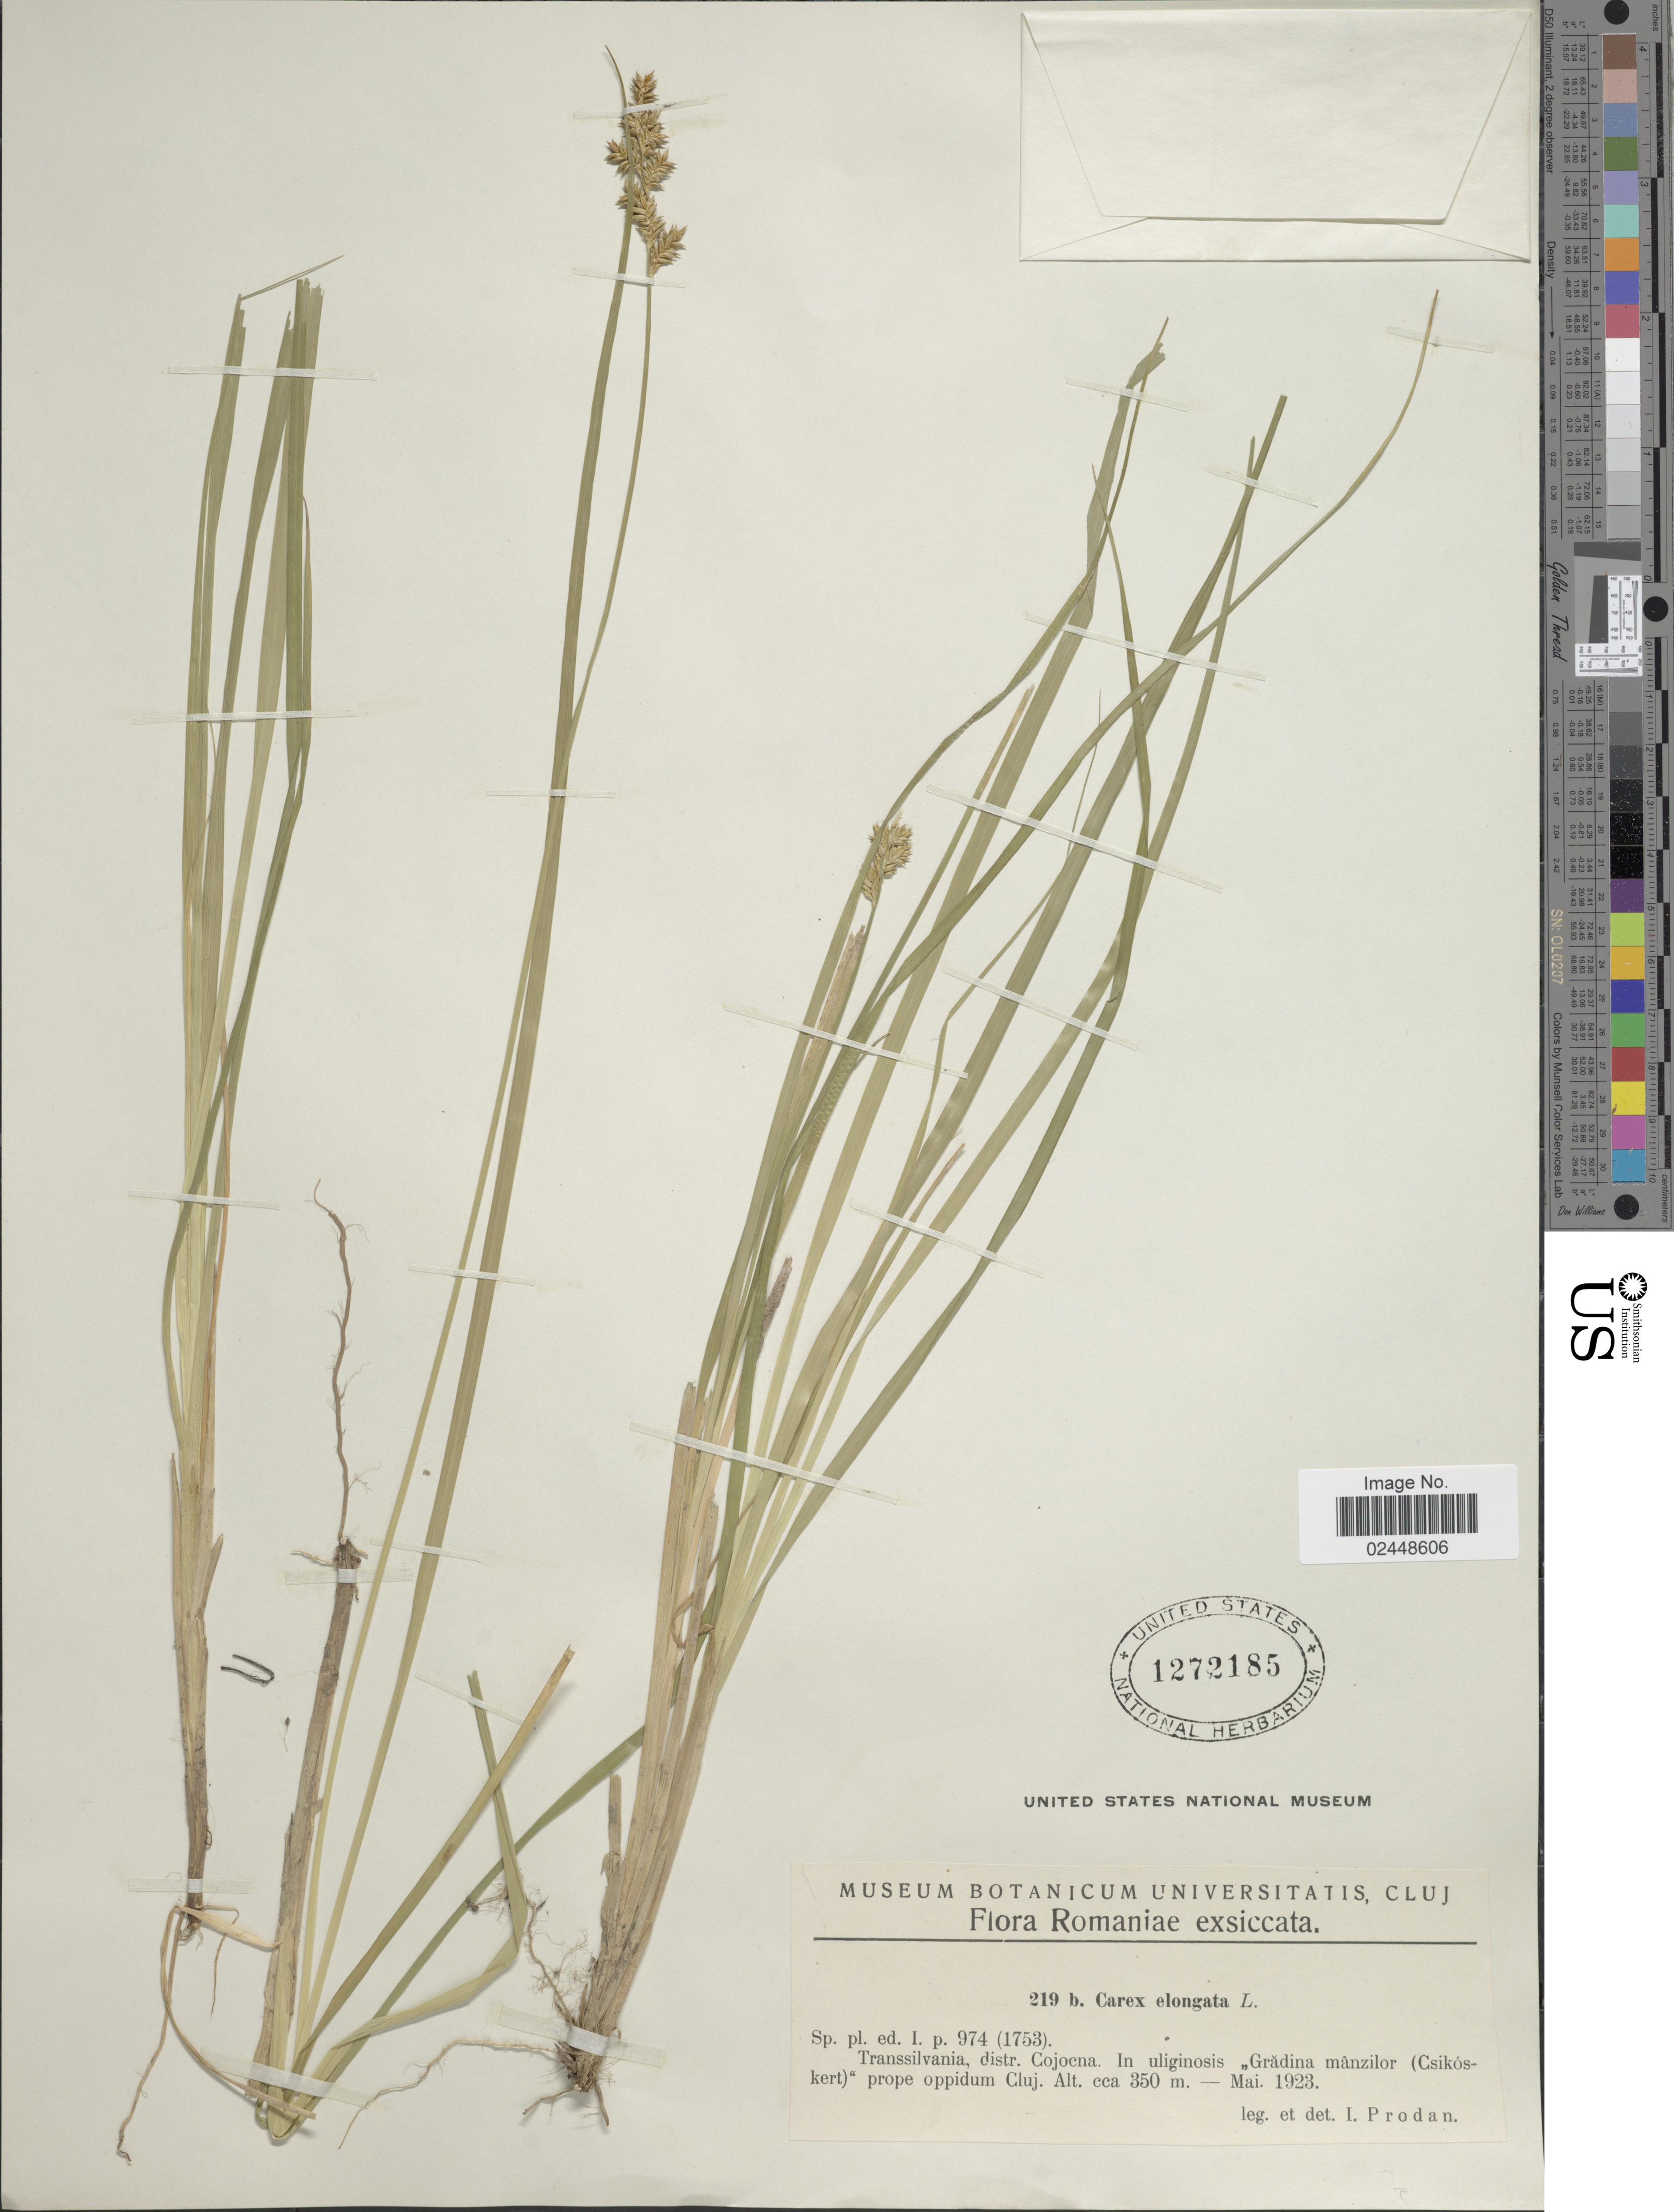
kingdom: Plantae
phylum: Tracheophyta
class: Liliopsida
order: Poales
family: Cyperaceae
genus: Carex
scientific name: Carex elongata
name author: L.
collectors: I. Prodán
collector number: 219b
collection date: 1923-05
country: Romania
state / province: Cluj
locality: Transsilvania, distr. Cojocna. In uliginosis Gradina manzilor (Csikos-kert) prope oppidum Cluj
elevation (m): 350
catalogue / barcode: US 1272185